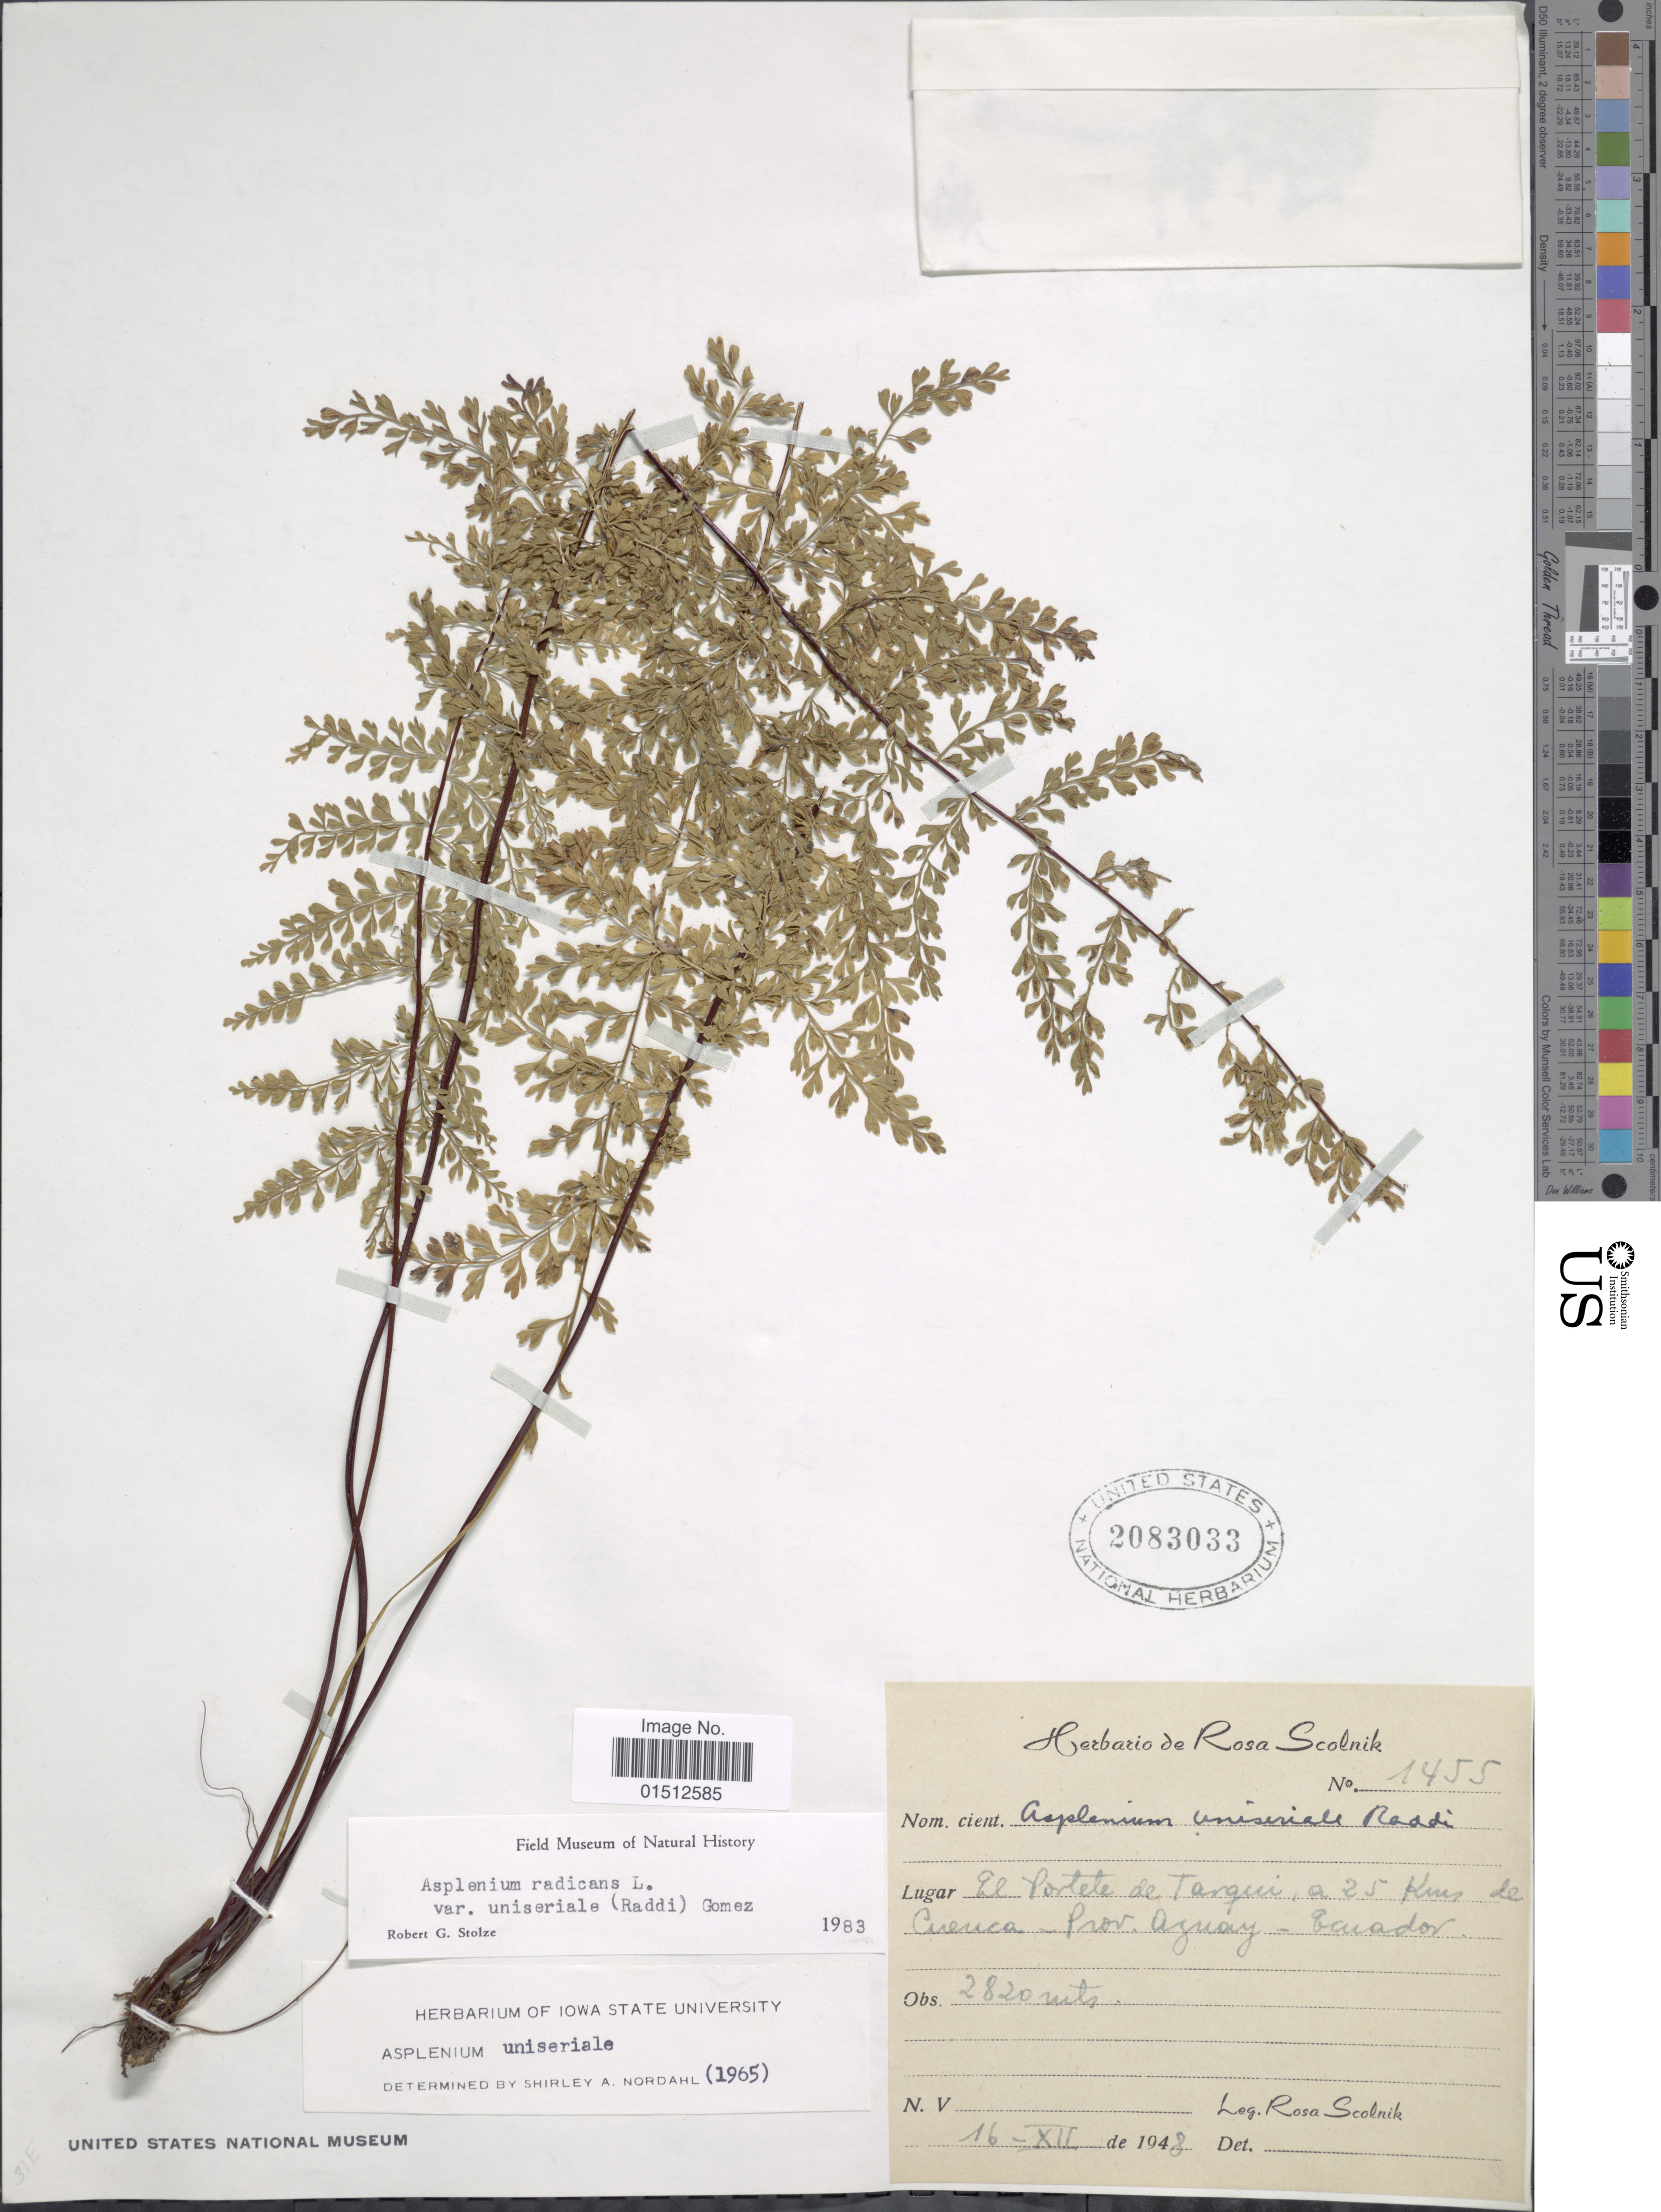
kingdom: Plantae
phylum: Tracheophyta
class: Polypodiopsida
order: Polypodiales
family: Aspleniaceae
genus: Asplenium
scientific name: Asplenium radicans var. uniserale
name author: (Raddi) L.D. Gómez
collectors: R. Scolnik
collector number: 1455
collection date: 1948-12-16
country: Ecuador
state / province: Azuay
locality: El Portete de Tarqui, a 25 Kms de Cuenca - Prov. Azuay - Ecuador.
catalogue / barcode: US 2083033